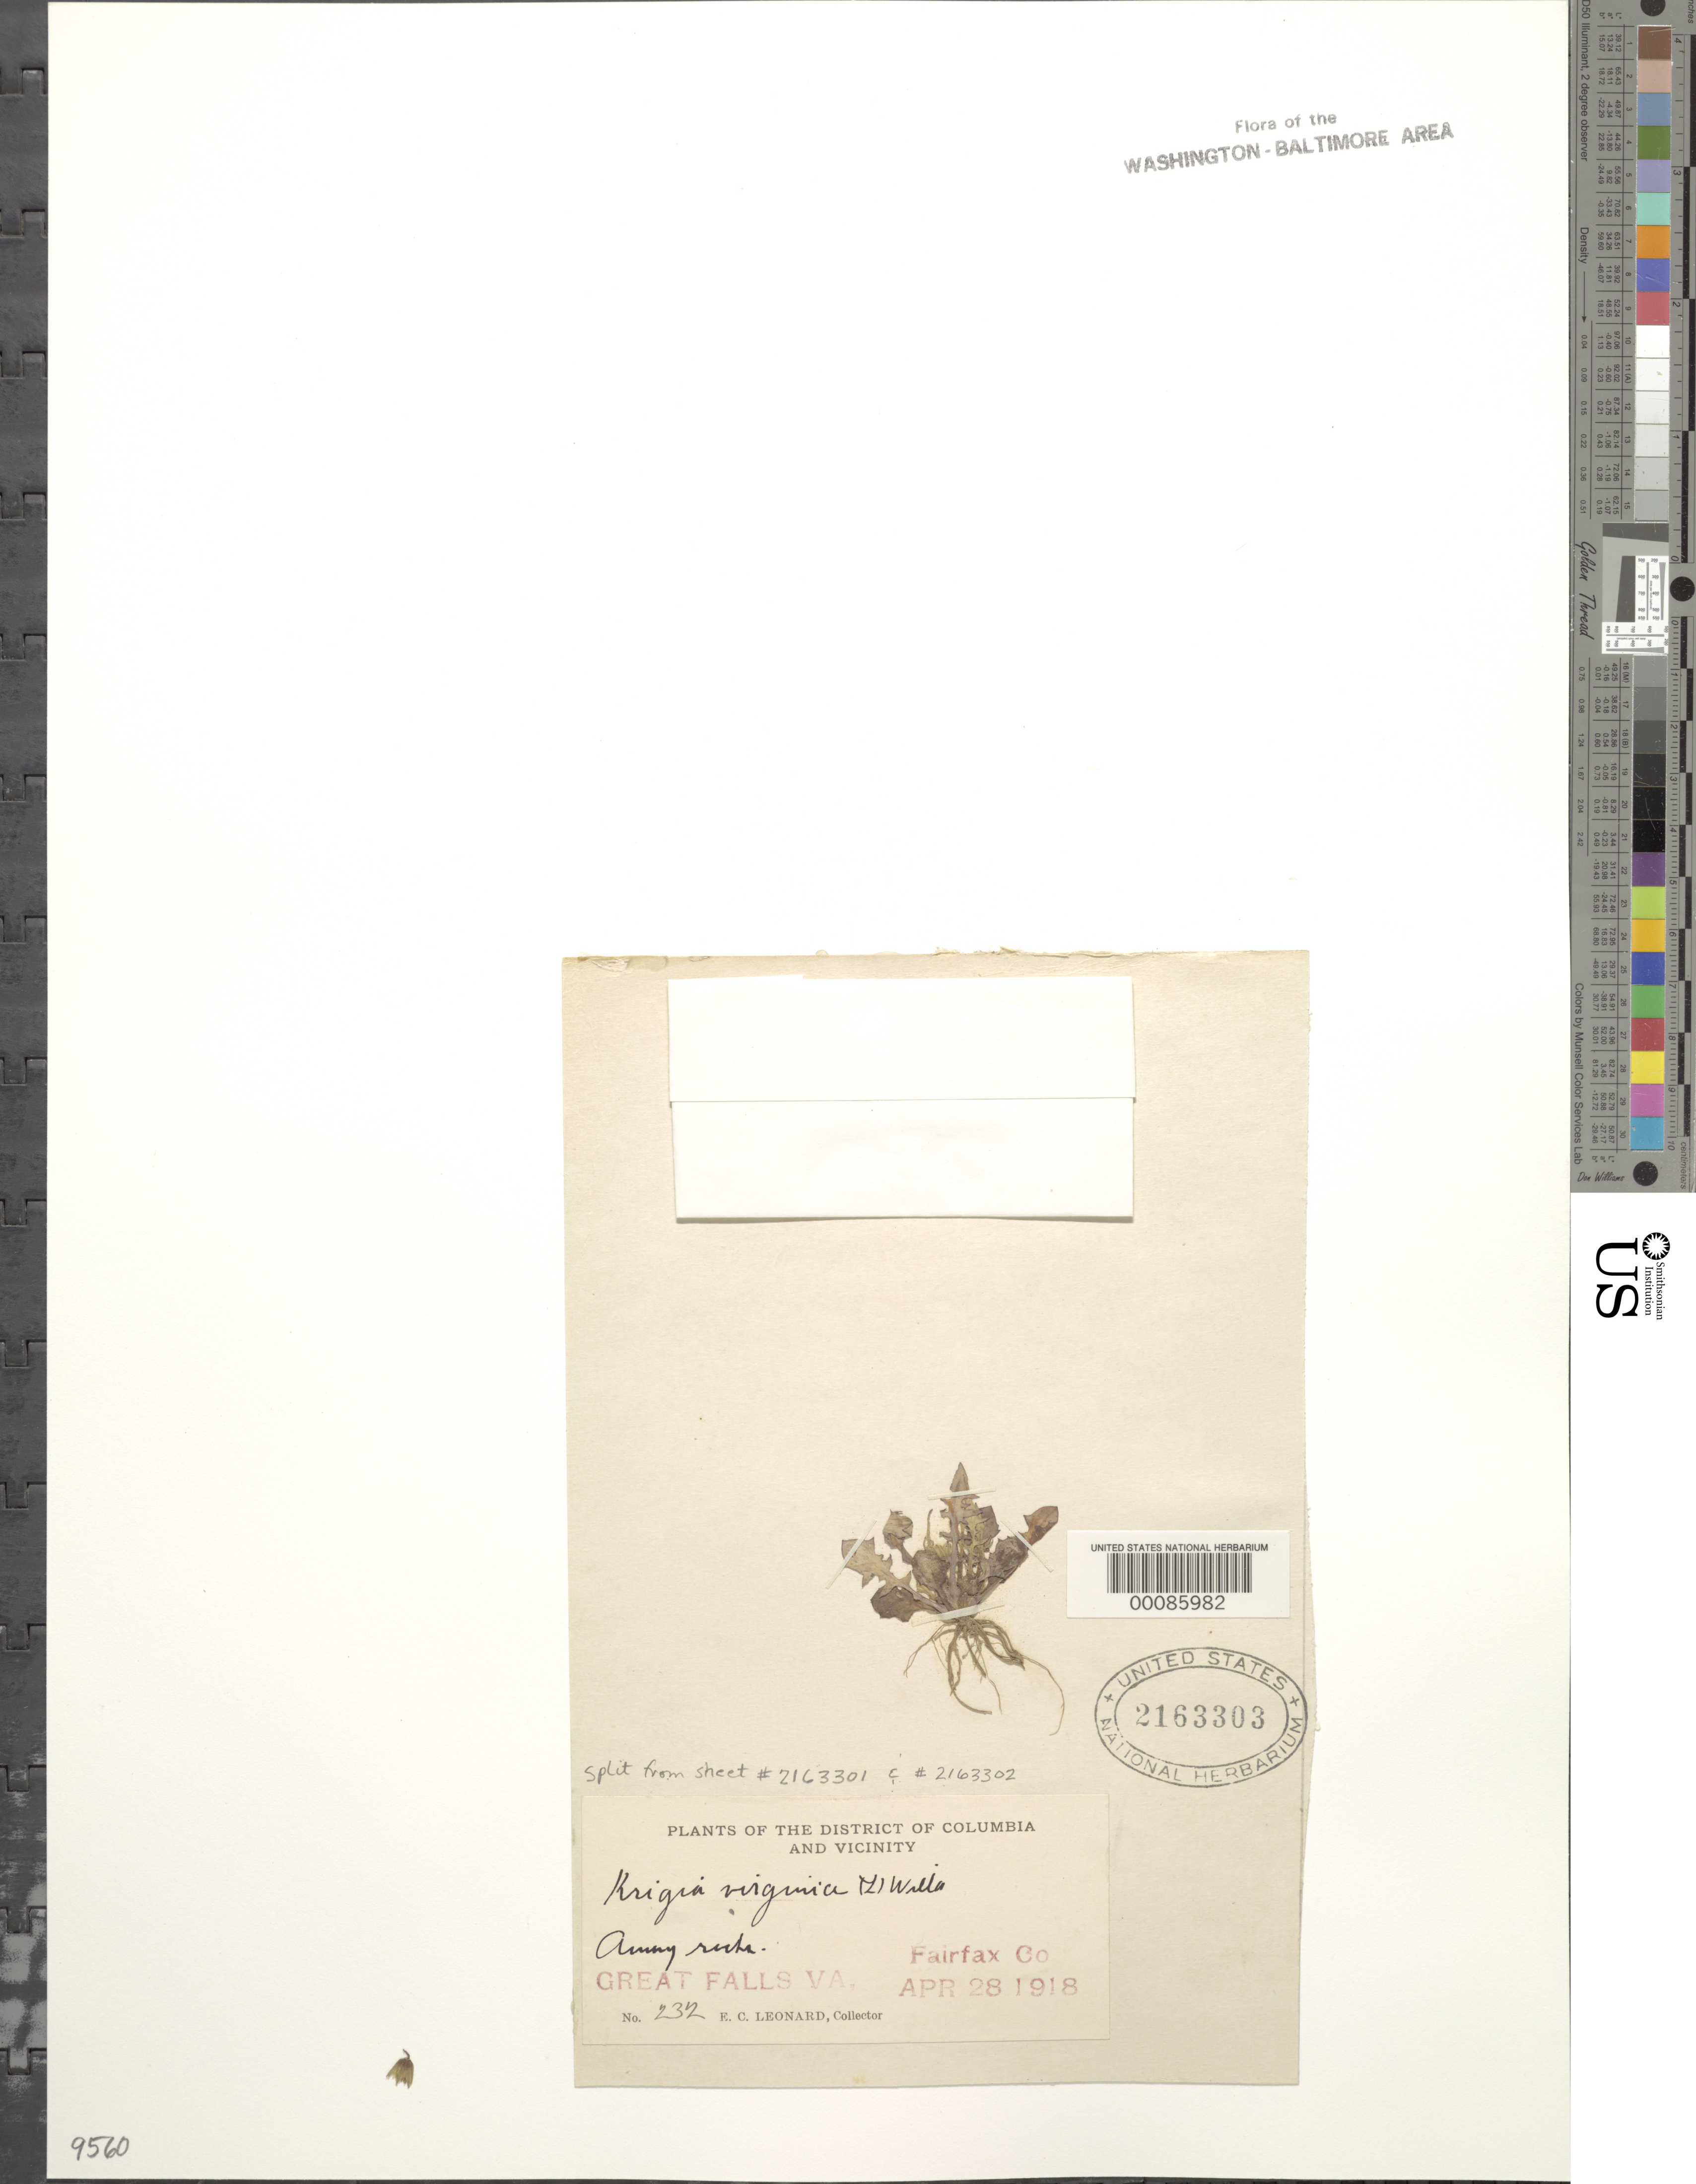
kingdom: Plantae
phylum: Tracheophyta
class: Magnoliopsida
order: Asterales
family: Asteraceae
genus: Krigia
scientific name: Krigia virginica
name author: (L.) Willd.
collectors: E. C. Leonard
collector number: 232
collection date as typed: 28 Apr 1918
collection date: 1918-04-28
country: United States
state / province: Virginia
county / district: Fairfax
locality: Great Falls C. & O. Canal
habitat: Among rocks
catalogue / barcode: US 2163303